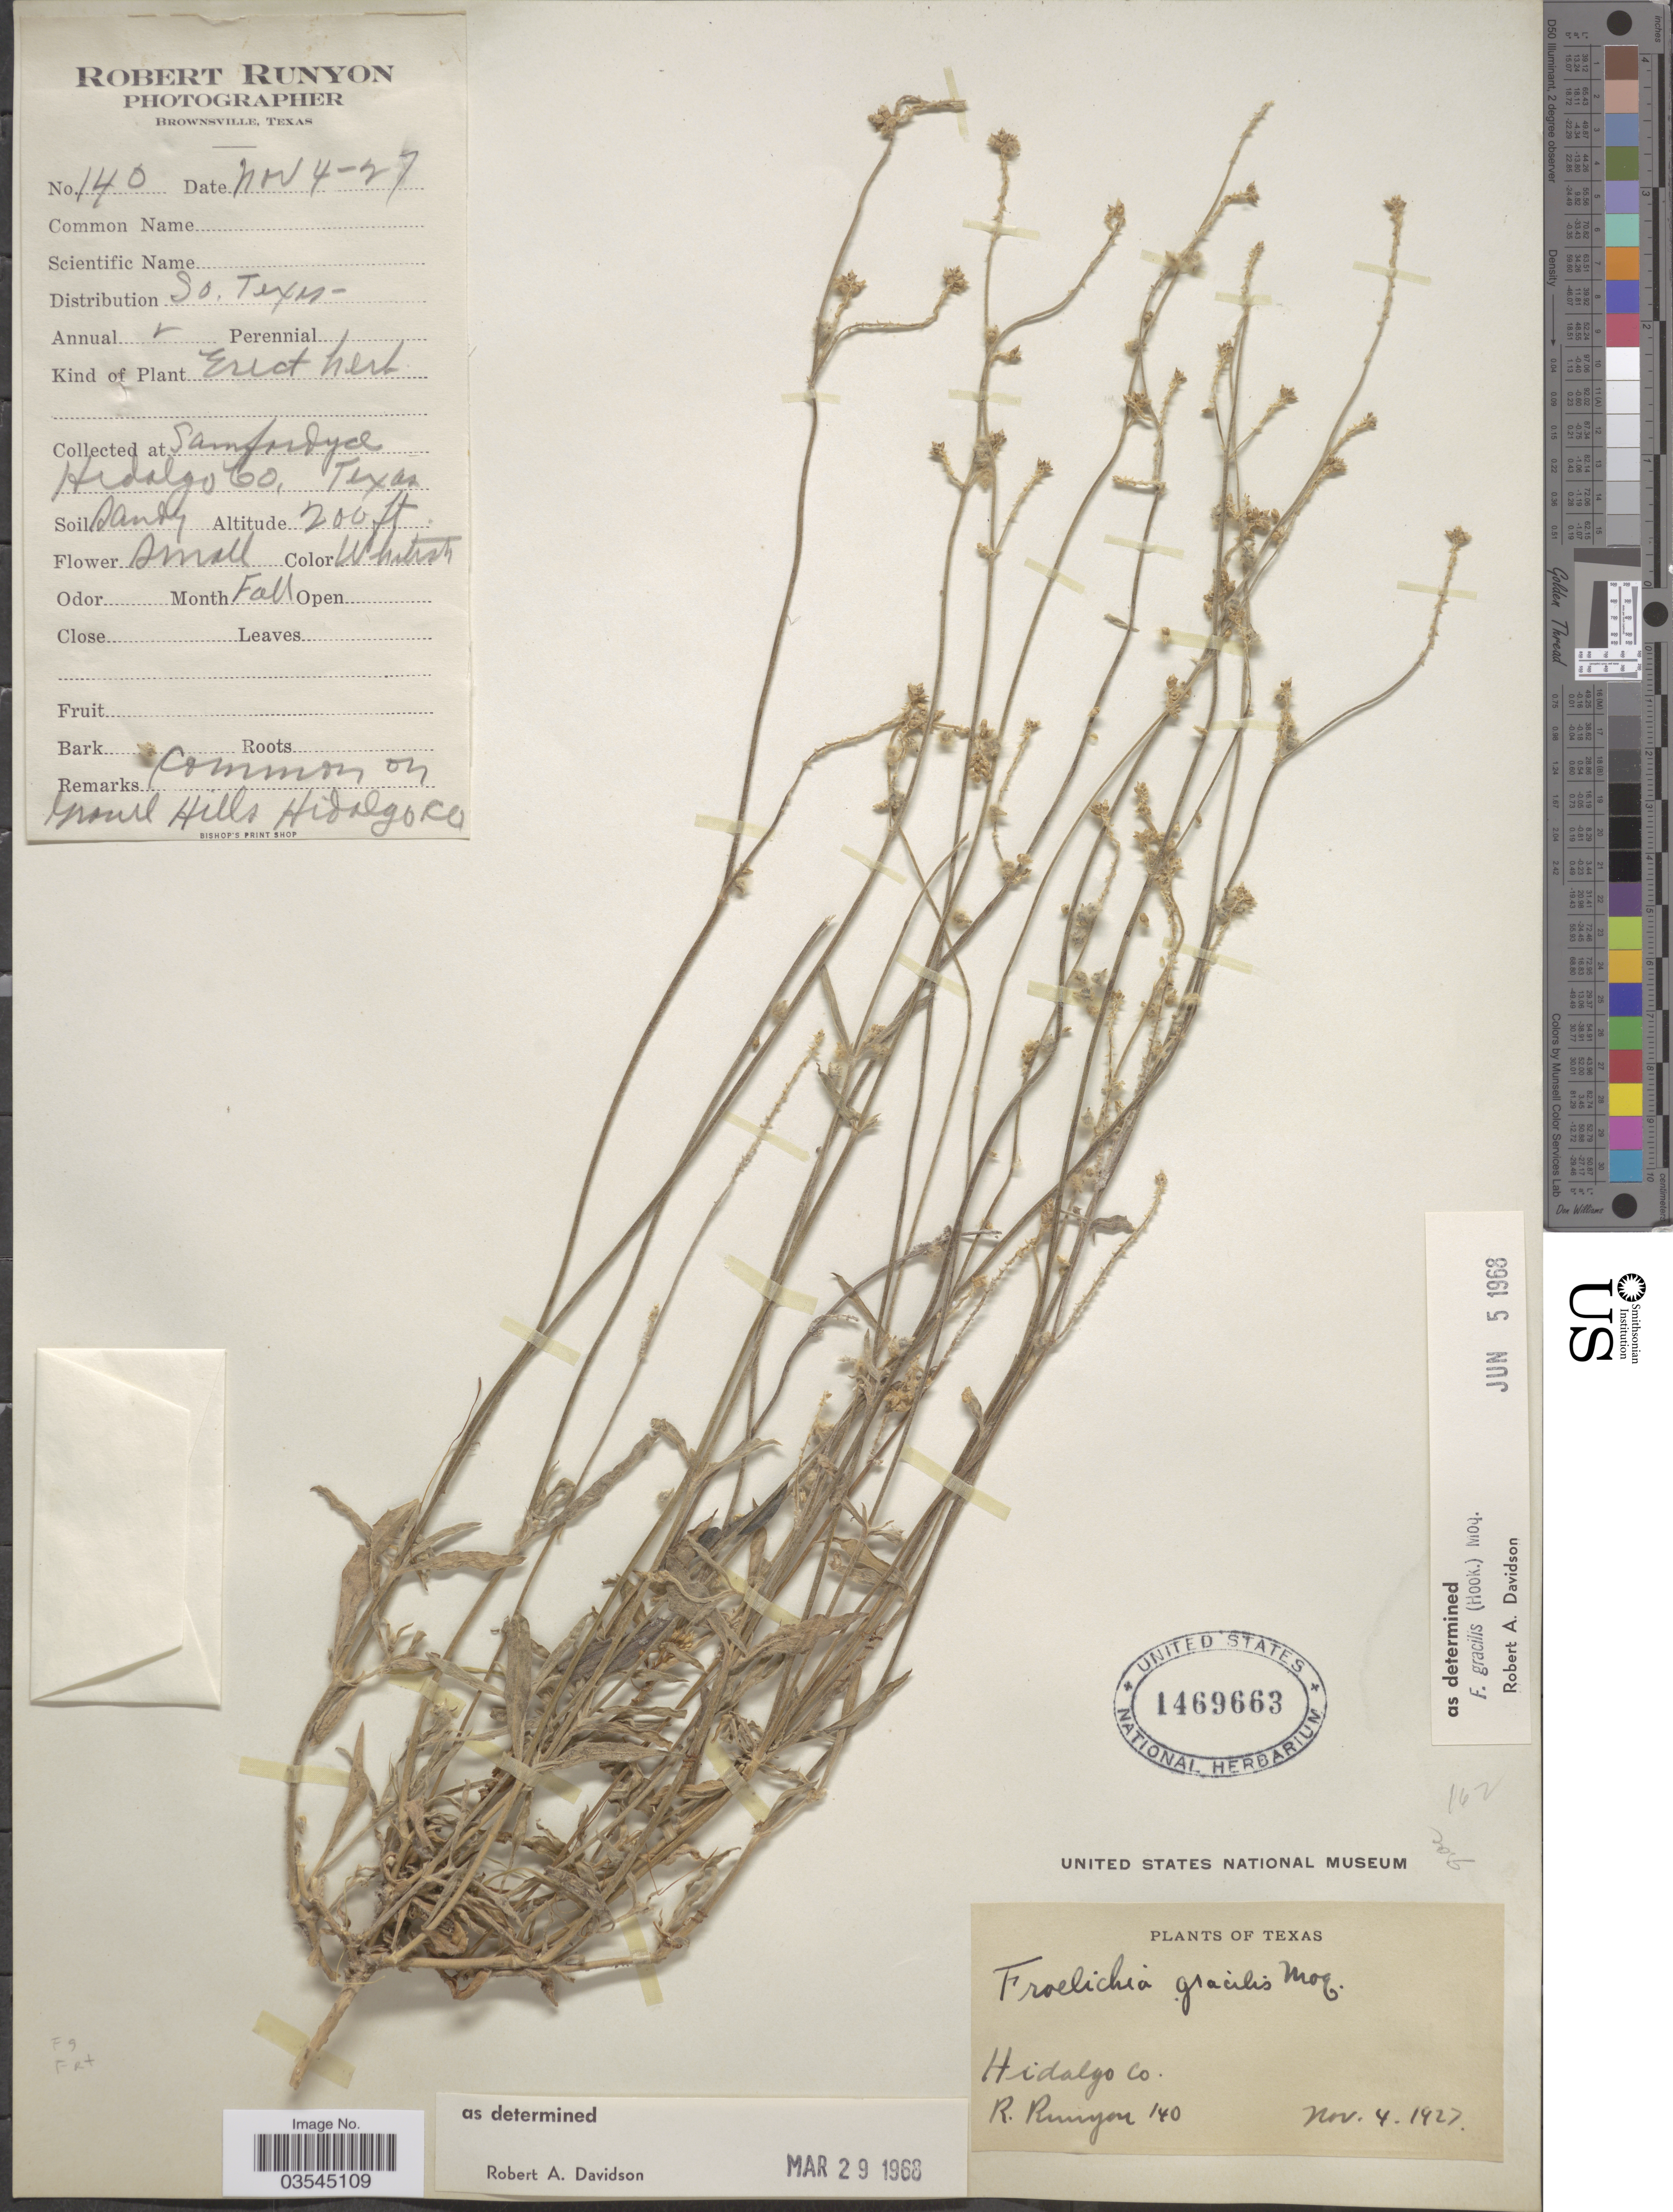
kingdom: Plantae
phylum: Tracheophyta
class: Magnoliopsida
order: Caryophyllales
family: Amaranthaceae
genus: Froelichia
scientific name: Froelichia gracilis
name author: (Hook.) Moq.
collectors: R. Runyon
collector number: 140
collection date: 1927-11-04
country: United States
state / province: Texas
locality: Hidalgo Co. Stanfordyce.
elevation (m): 61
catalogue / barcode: US 1469663